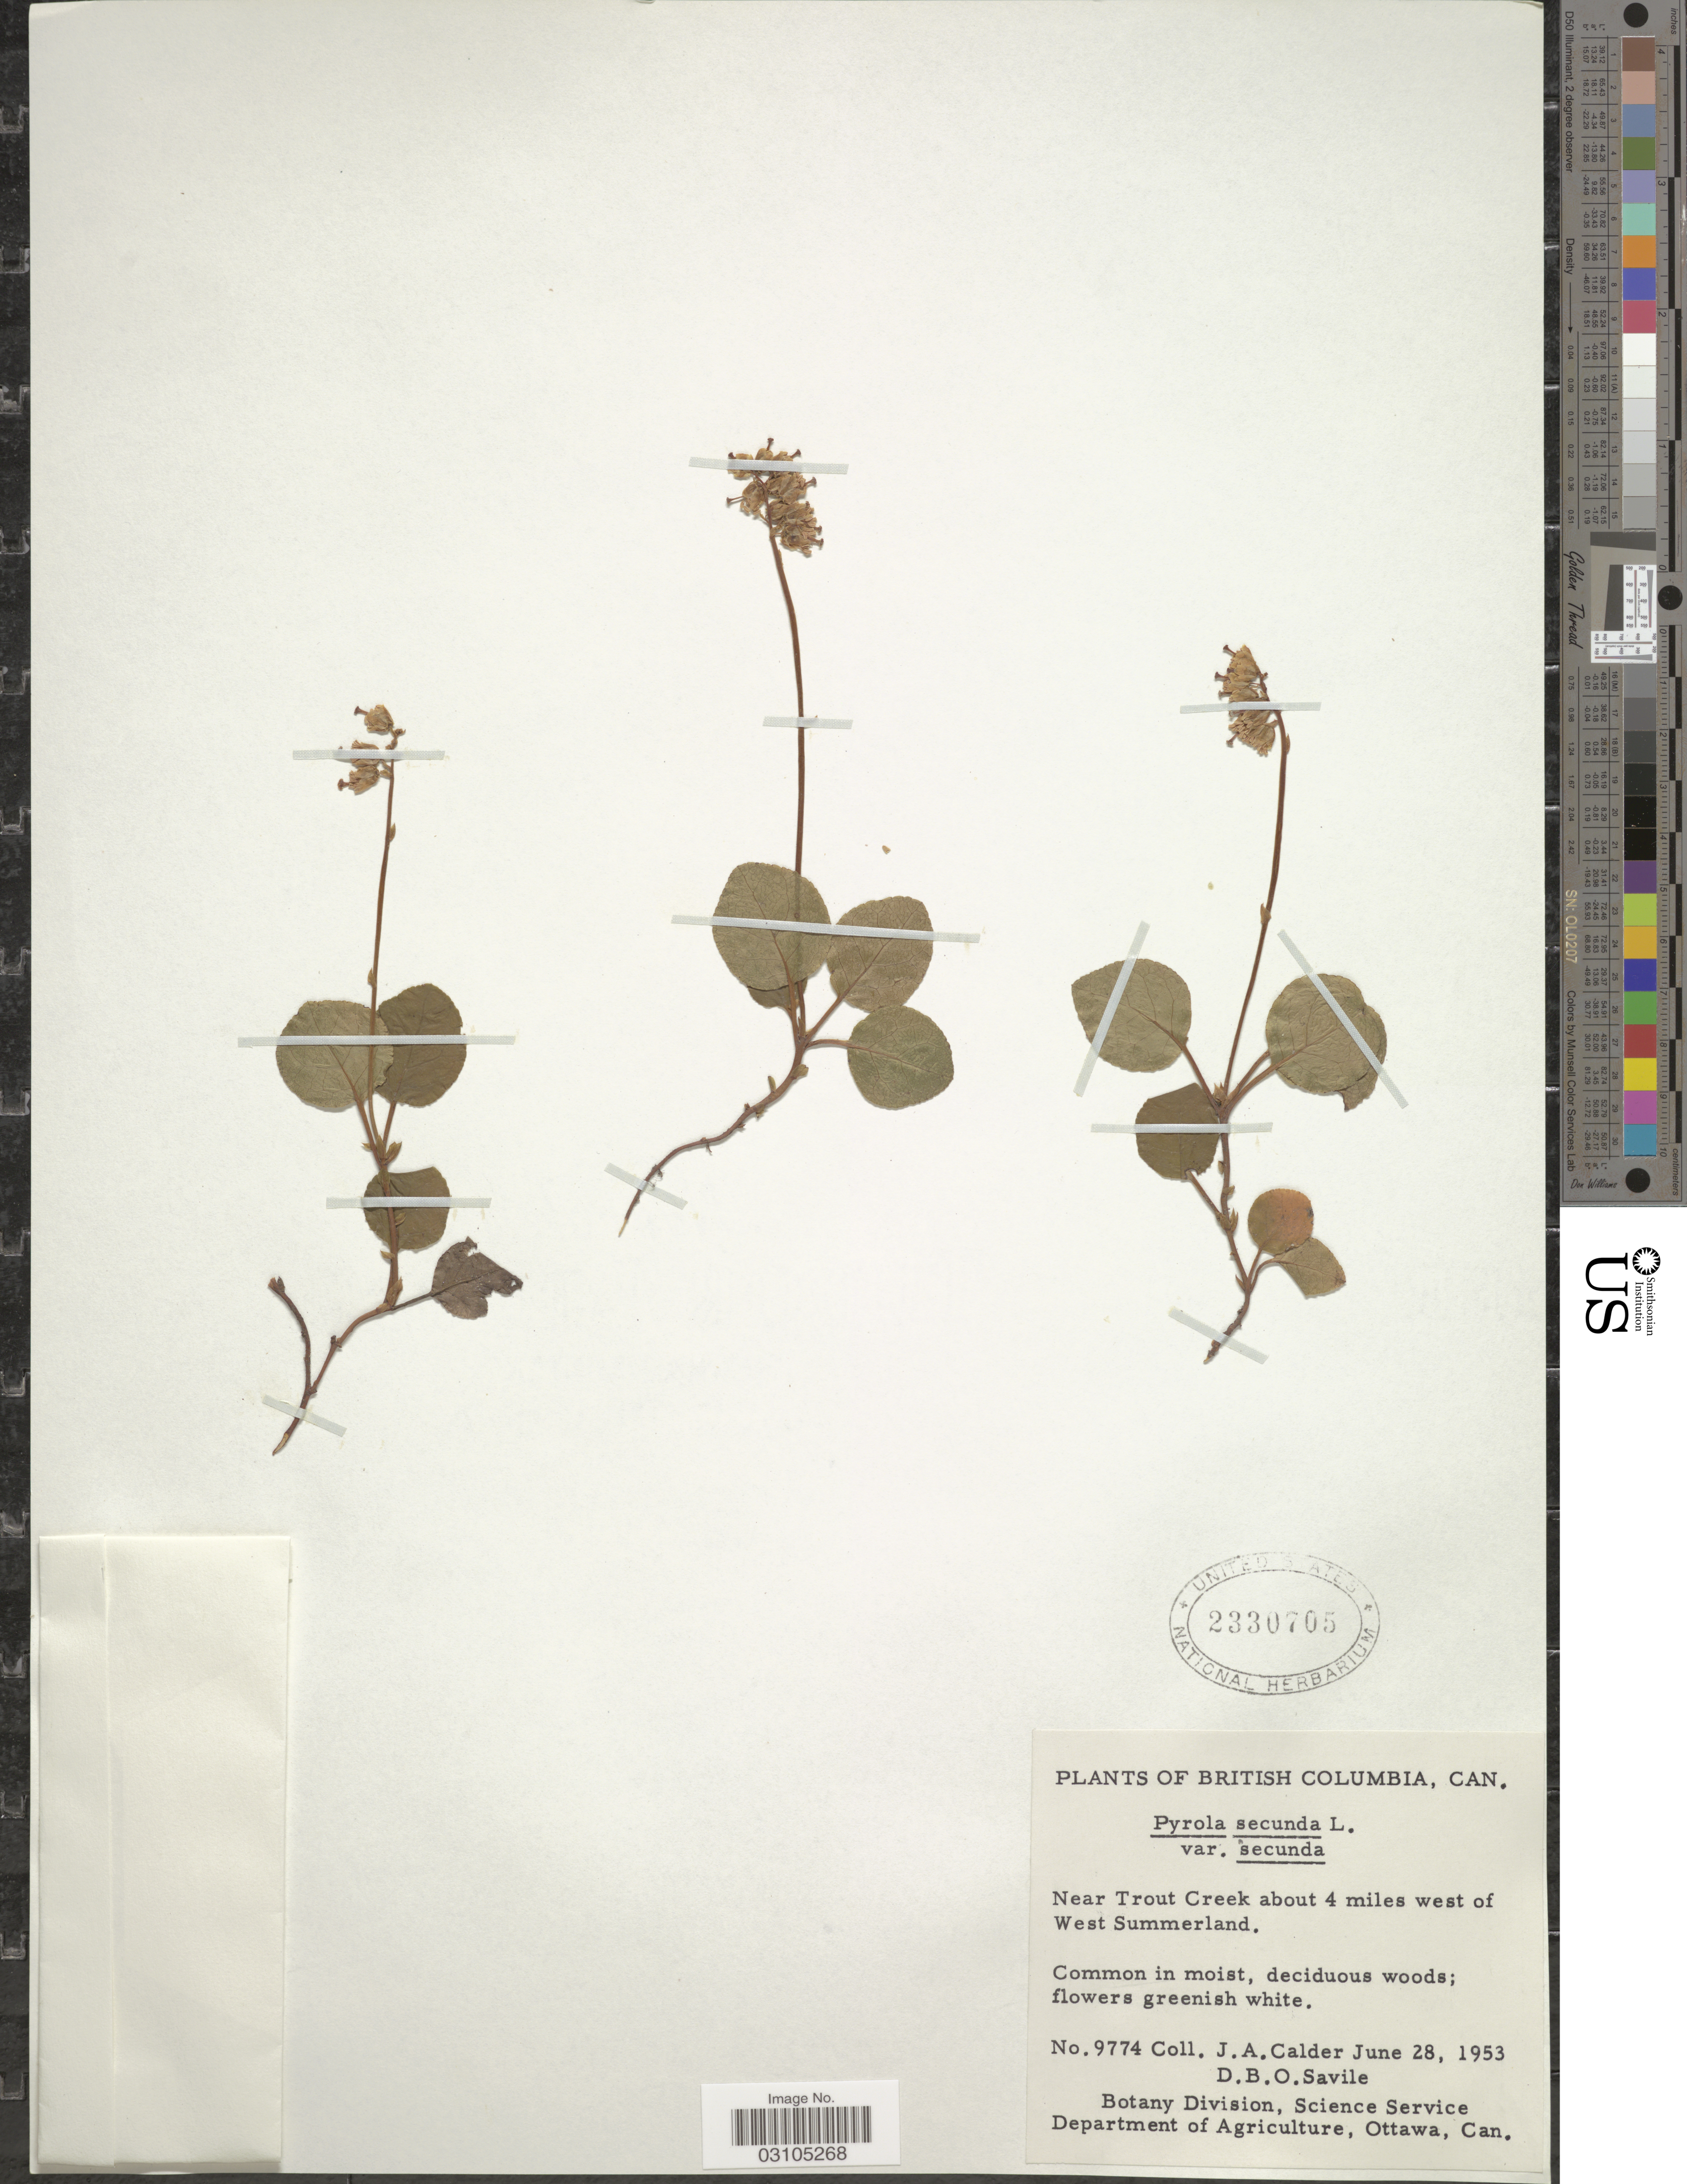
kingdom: Plantae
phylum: Tracheophyta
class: Magnoliopsida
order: Ericales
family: Ericaceae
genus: Orthilia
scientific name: Orthilia secunda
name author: (L.) House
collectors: J. A. Calder & D. Savile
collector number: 9774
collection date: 1953-06-28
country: Canada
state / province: British Columbia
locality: Near Trout Creek about 4 miles west of West Summerland.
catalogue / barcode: US 2330705